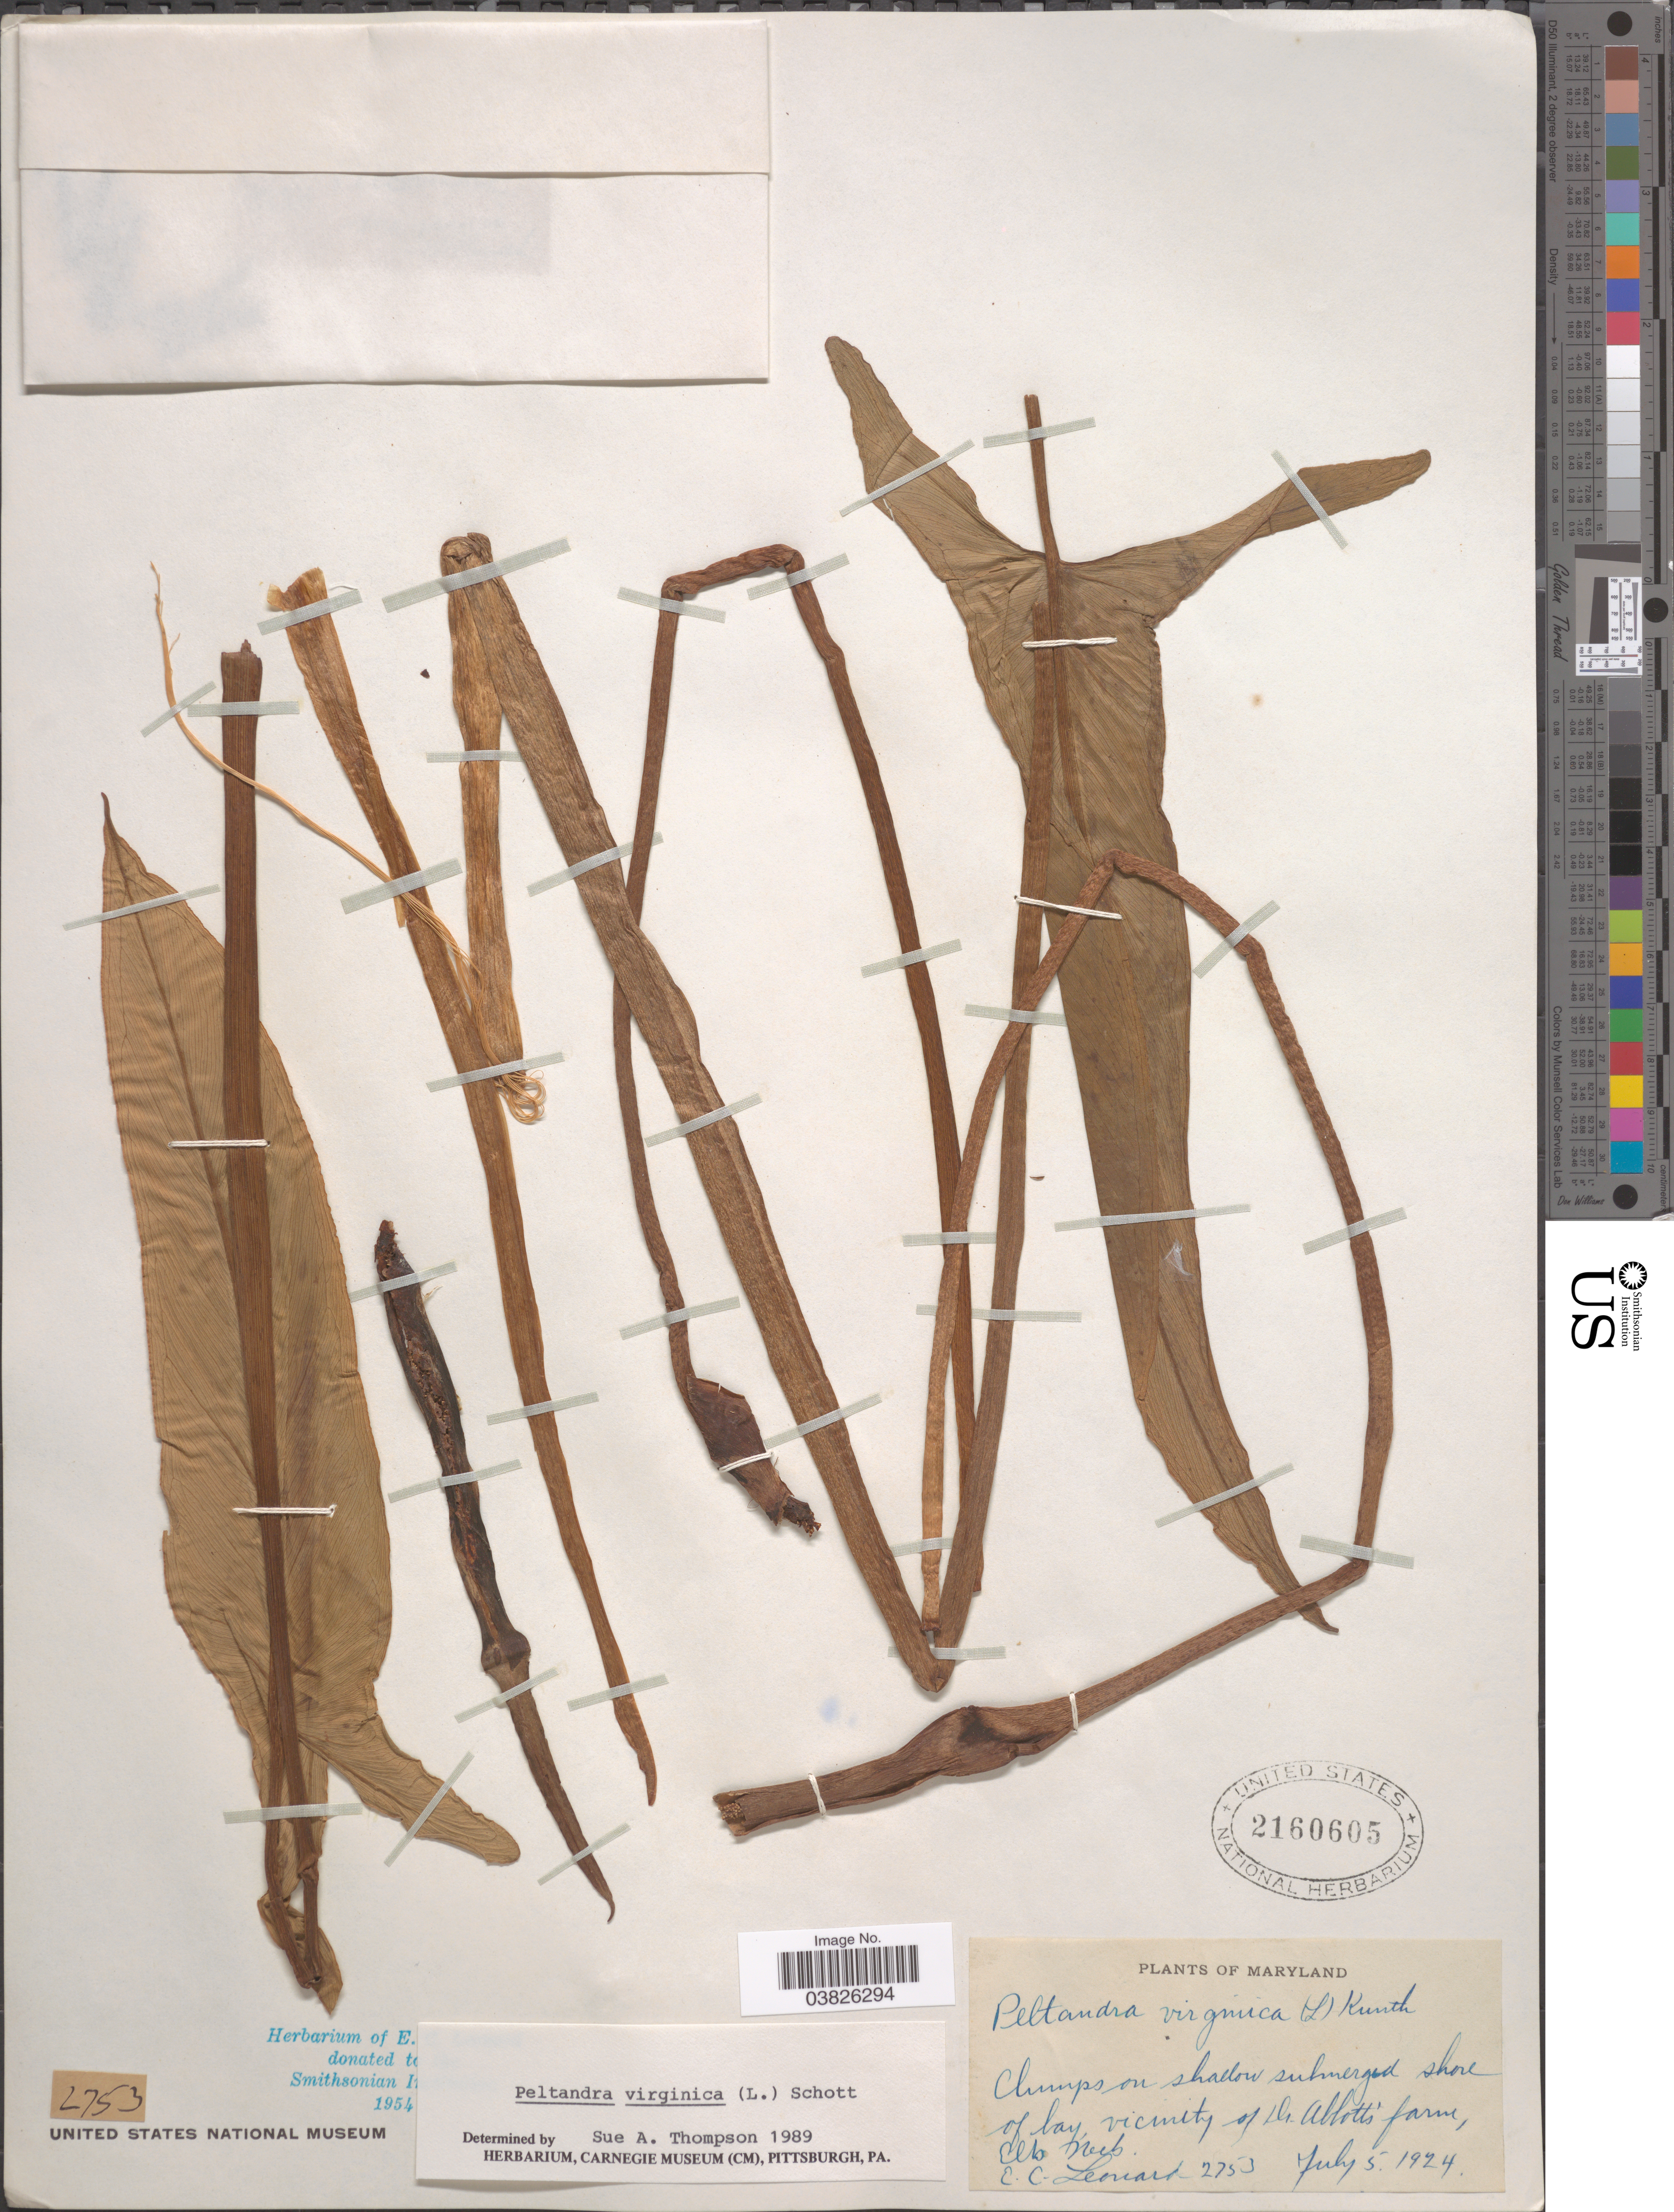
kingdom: Plantae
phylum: Tracheophyta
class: Liliopsida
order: Alismatales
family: Araceae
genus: Peltandra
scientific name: Peltandra virginica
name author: (L.) Schott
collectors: E. C. Leonard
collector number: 2753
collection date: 1924-07-05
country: United States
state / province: Maryland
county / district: Cecil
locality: On shallow submerged shore of bay, vicinity of Dr. Abbott's farm, Elk Neck.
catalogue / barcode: US 2160605